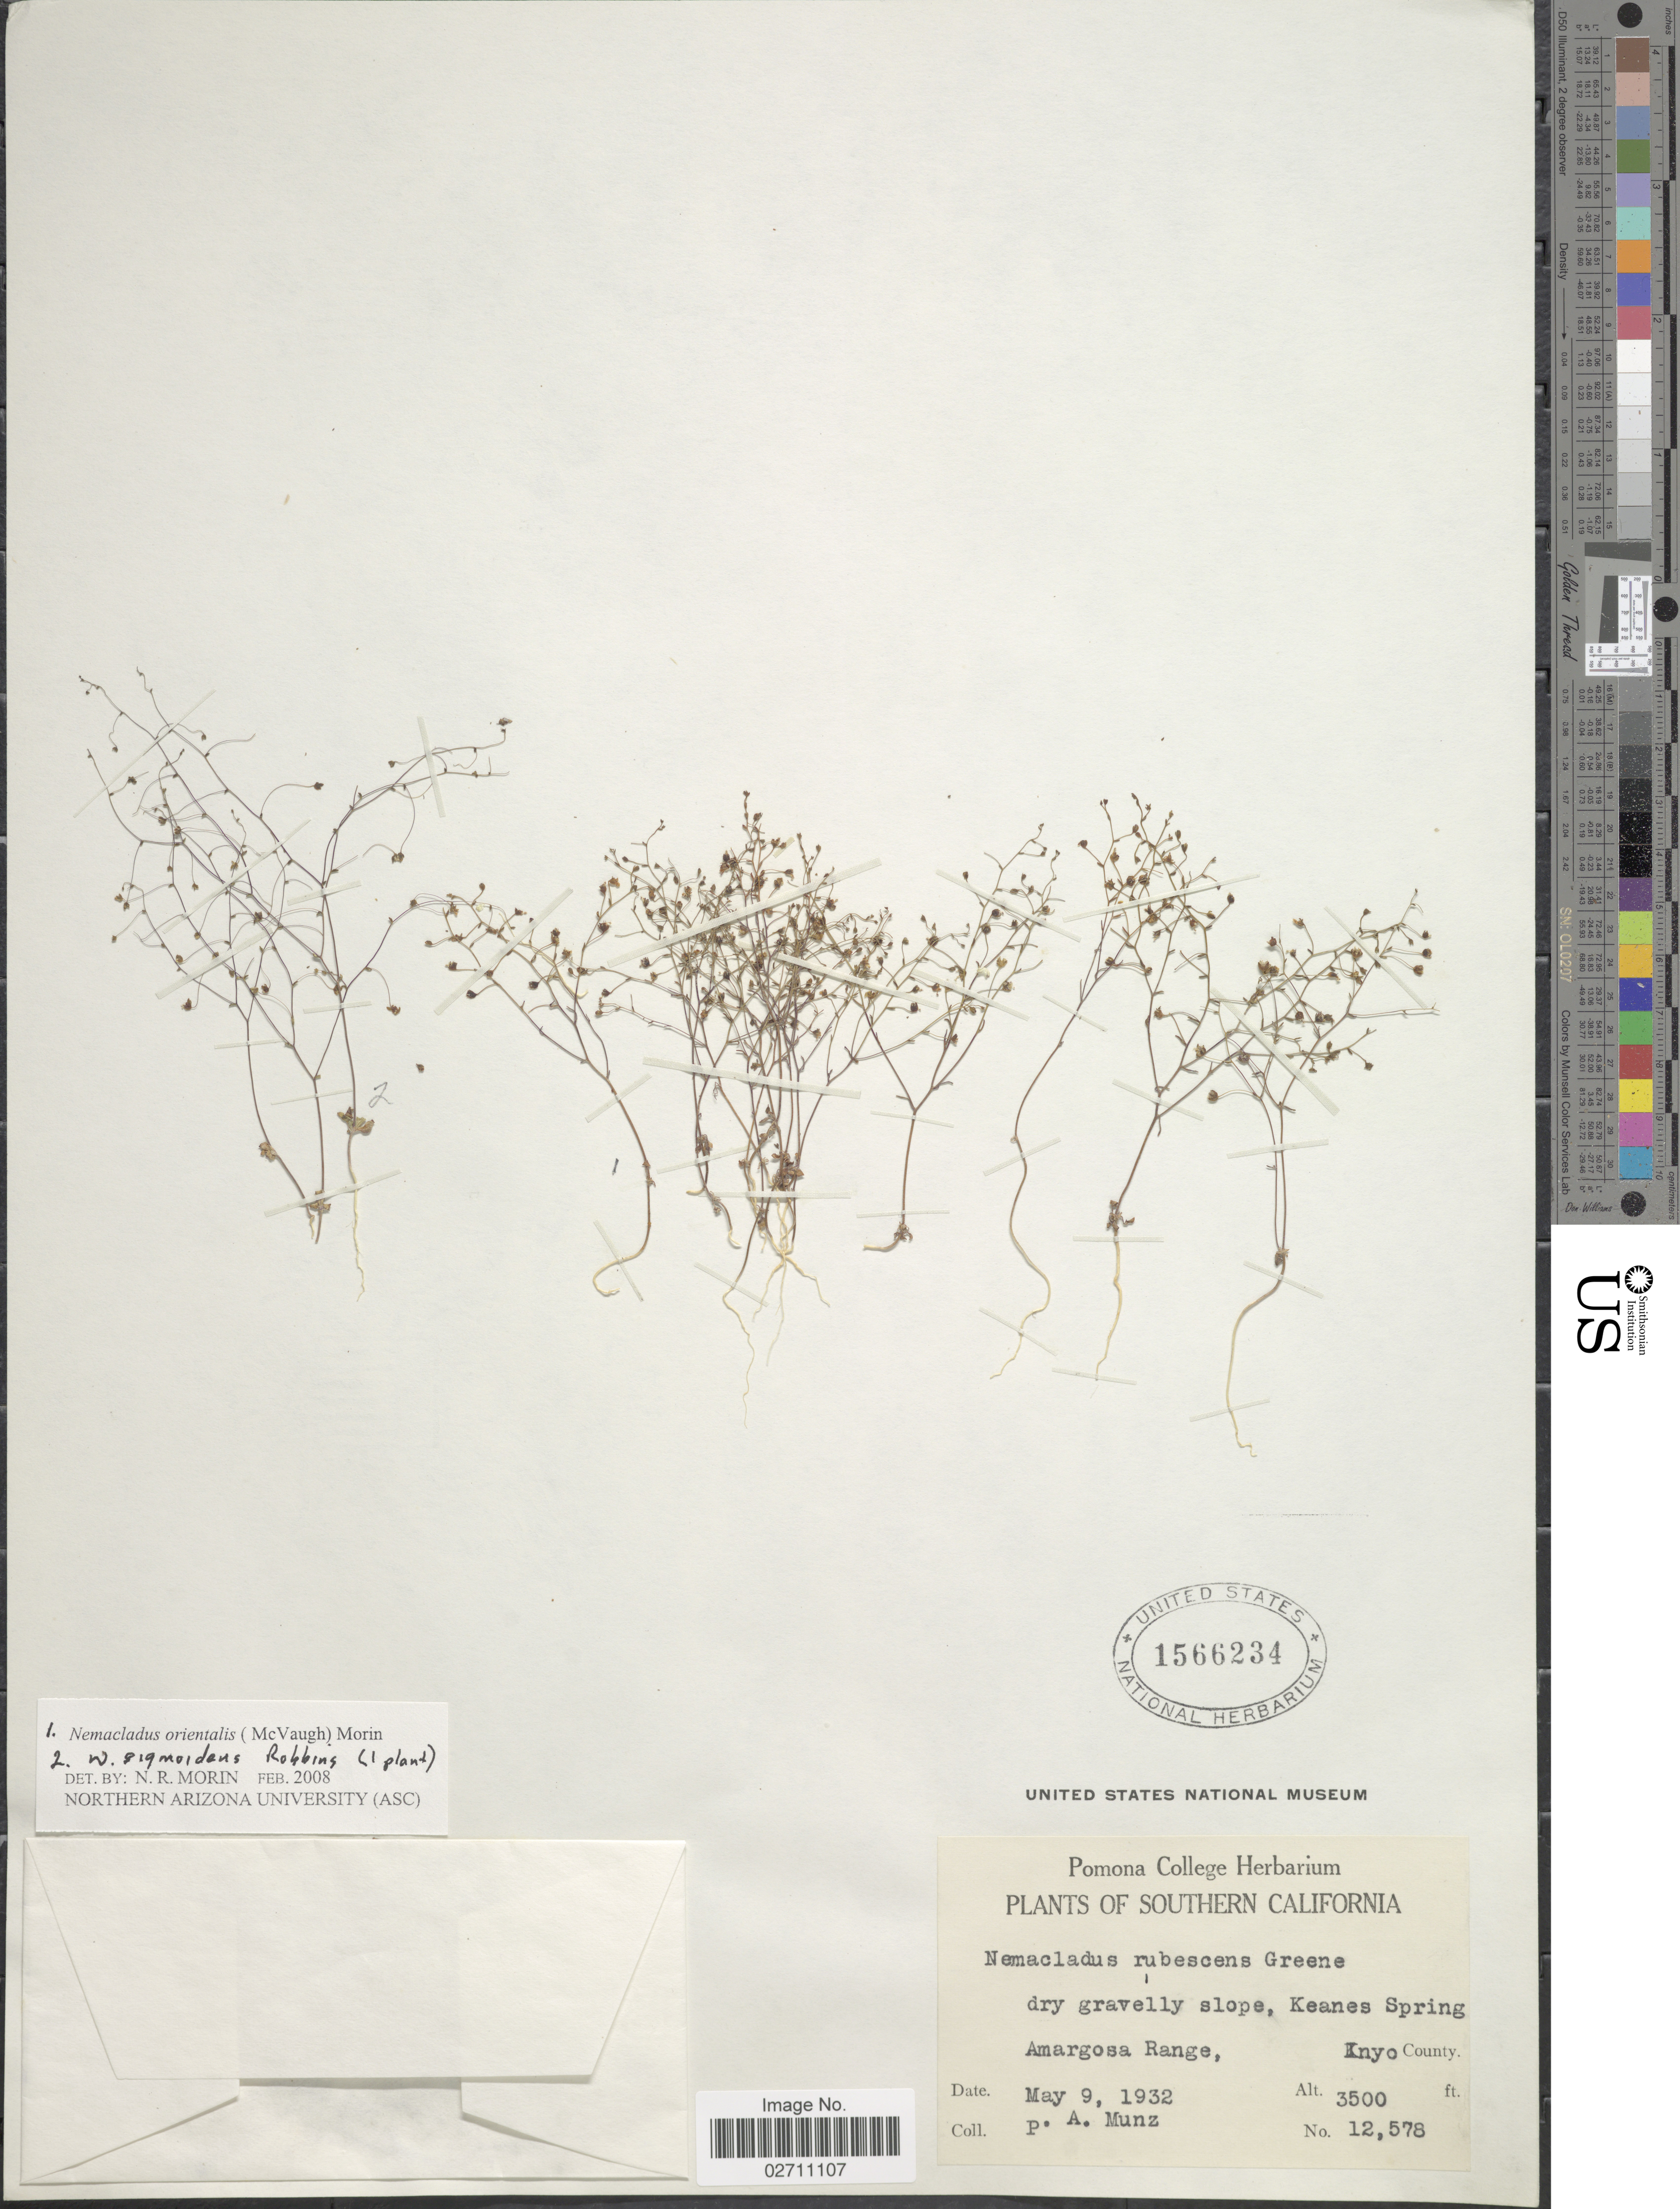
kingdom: Plantae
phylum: Tracheophyta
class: Magnoliopsida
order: Asterales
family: Campanulaceae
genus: Nemacladus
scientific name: Nemacladus sigmoideus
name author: G.T. Robbins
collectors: P. A. Munz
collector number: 12578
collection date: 1932-05-09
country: United States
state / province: California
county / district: Inyo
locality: Southern California, Keanes Spring, Amargosa Range, Inyo County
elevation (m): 1067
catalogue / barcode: US 1566234